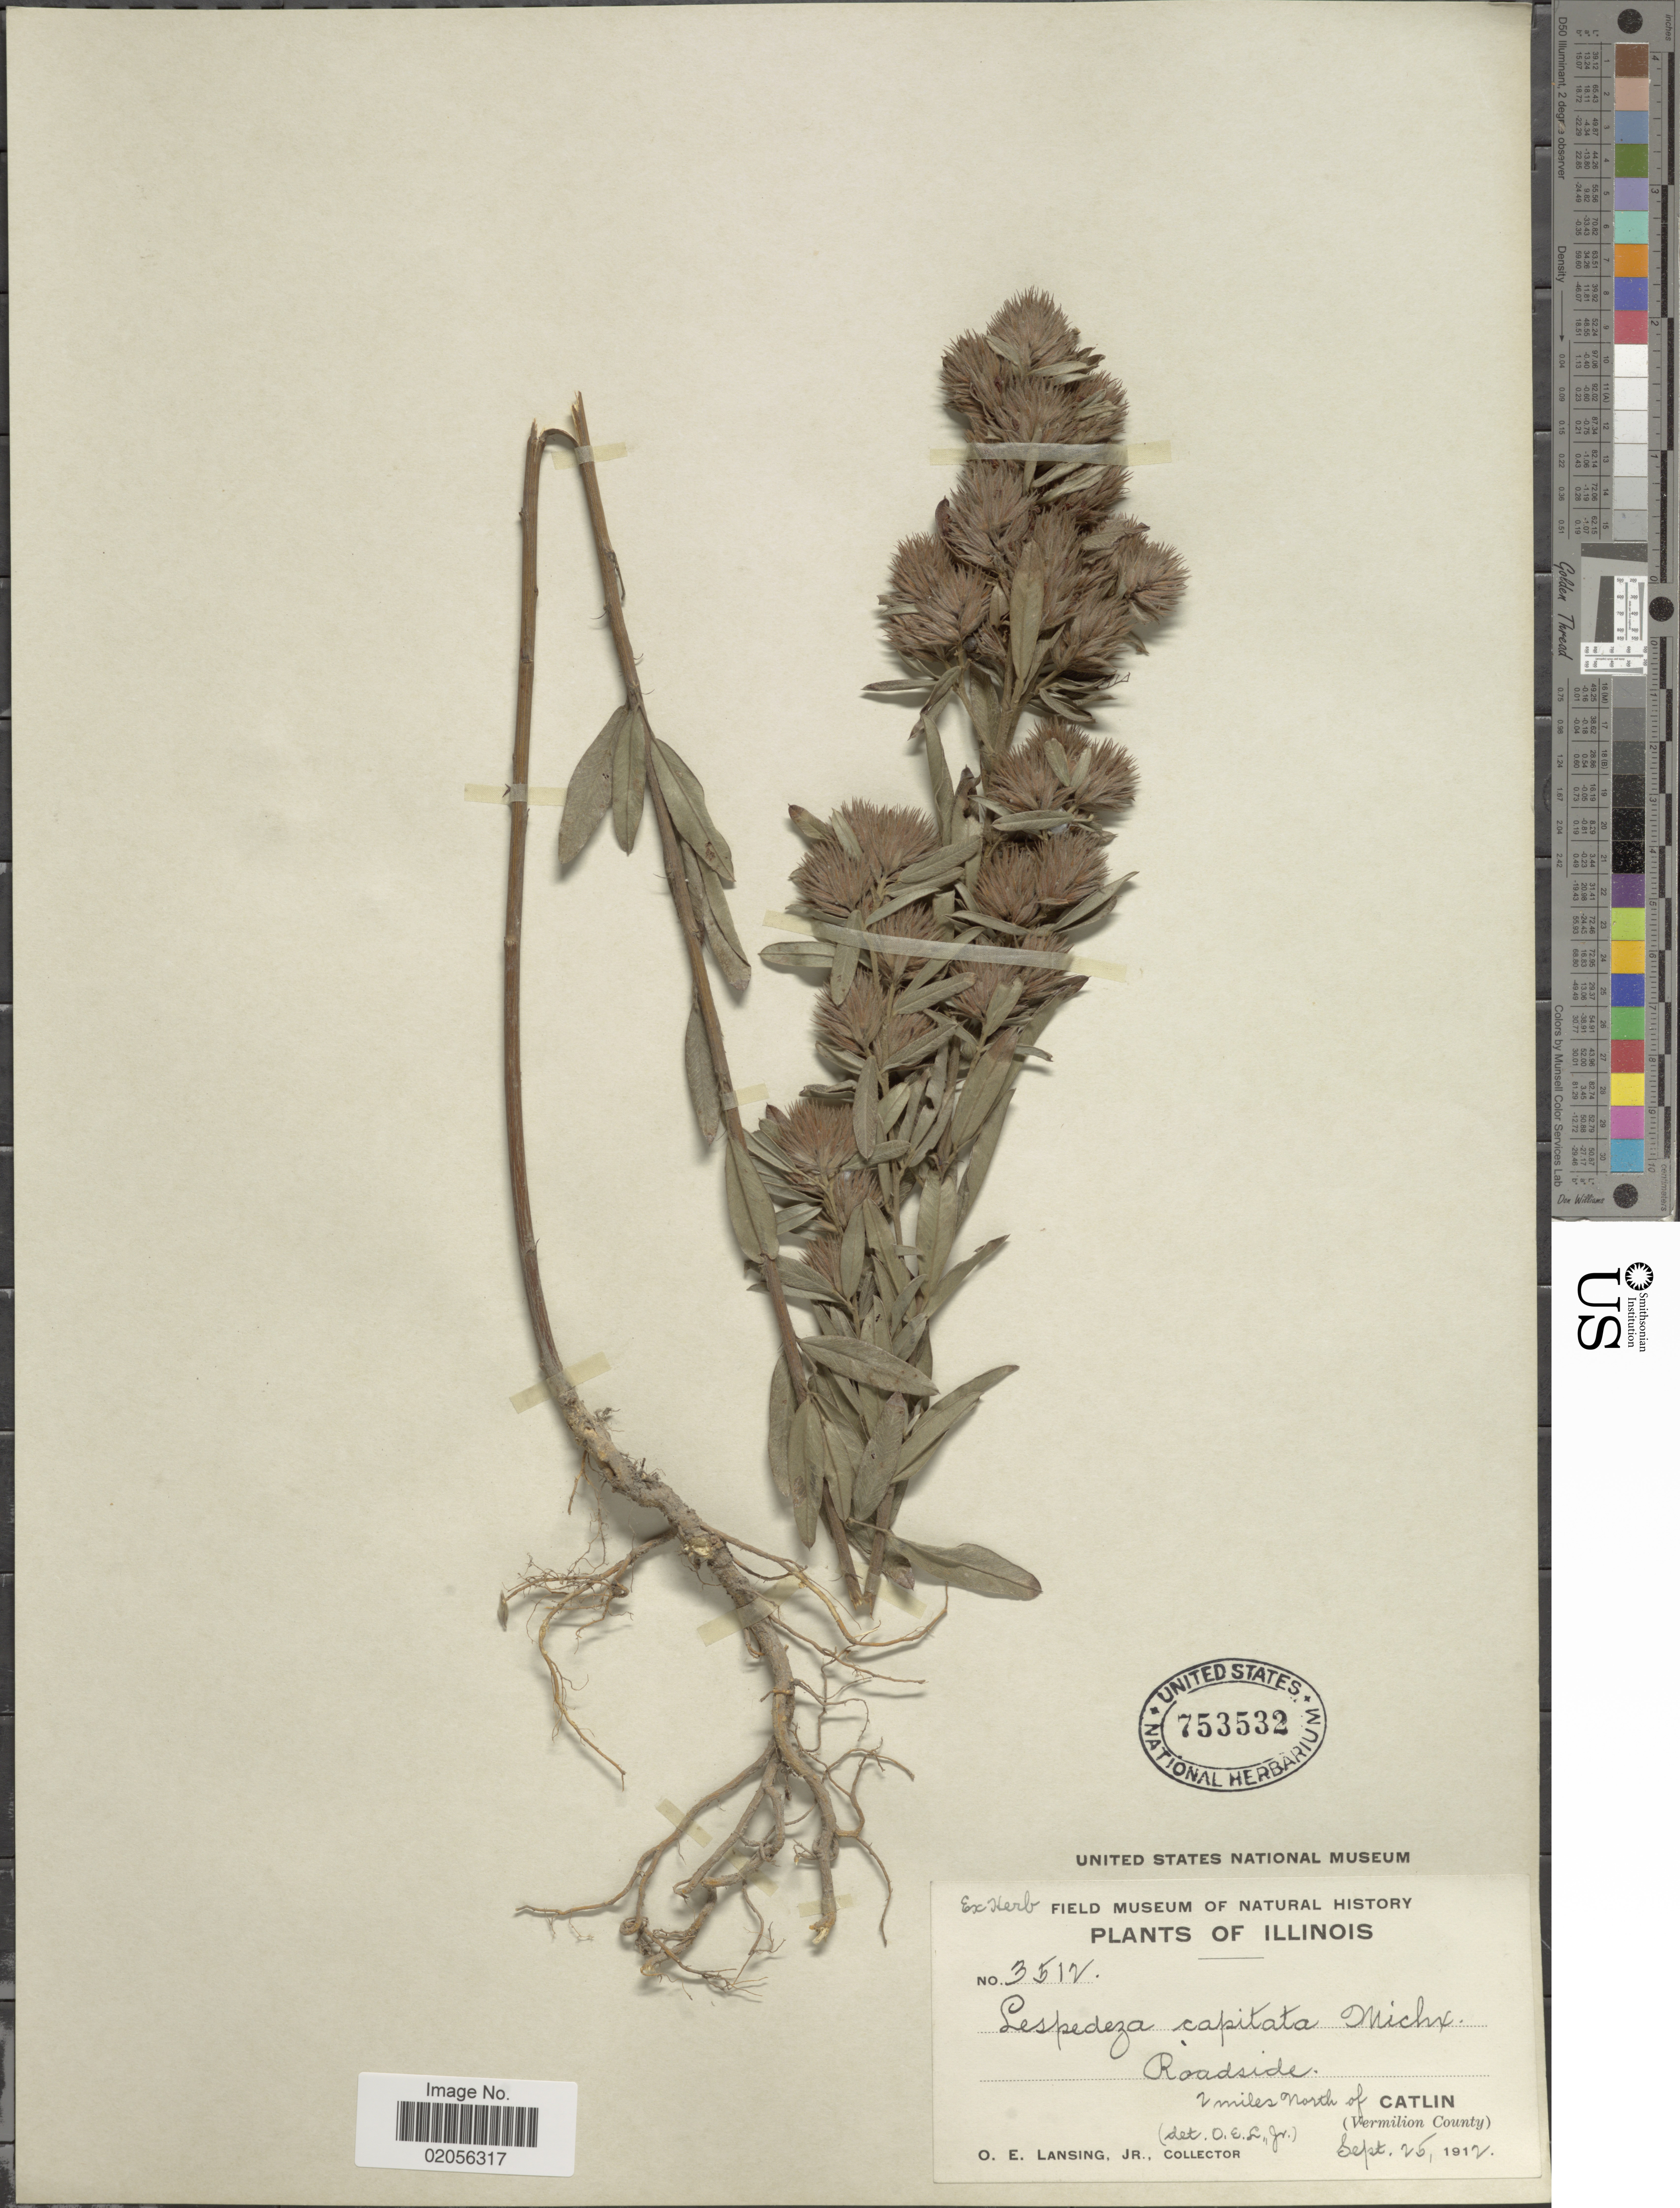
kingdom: Plantae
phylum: Tracheophyta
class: Magnoliopsida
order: Fabales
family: Fabaceae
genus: Lespedeza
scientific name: Lespedeza capitata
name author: Michx.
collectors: O. Lansing Jr.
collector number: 3512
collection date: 1912-09-25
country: United States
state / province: Illinois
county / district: Vermilion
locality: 2 miles N of Catlin (Vermilion County)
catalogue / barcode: US 753532